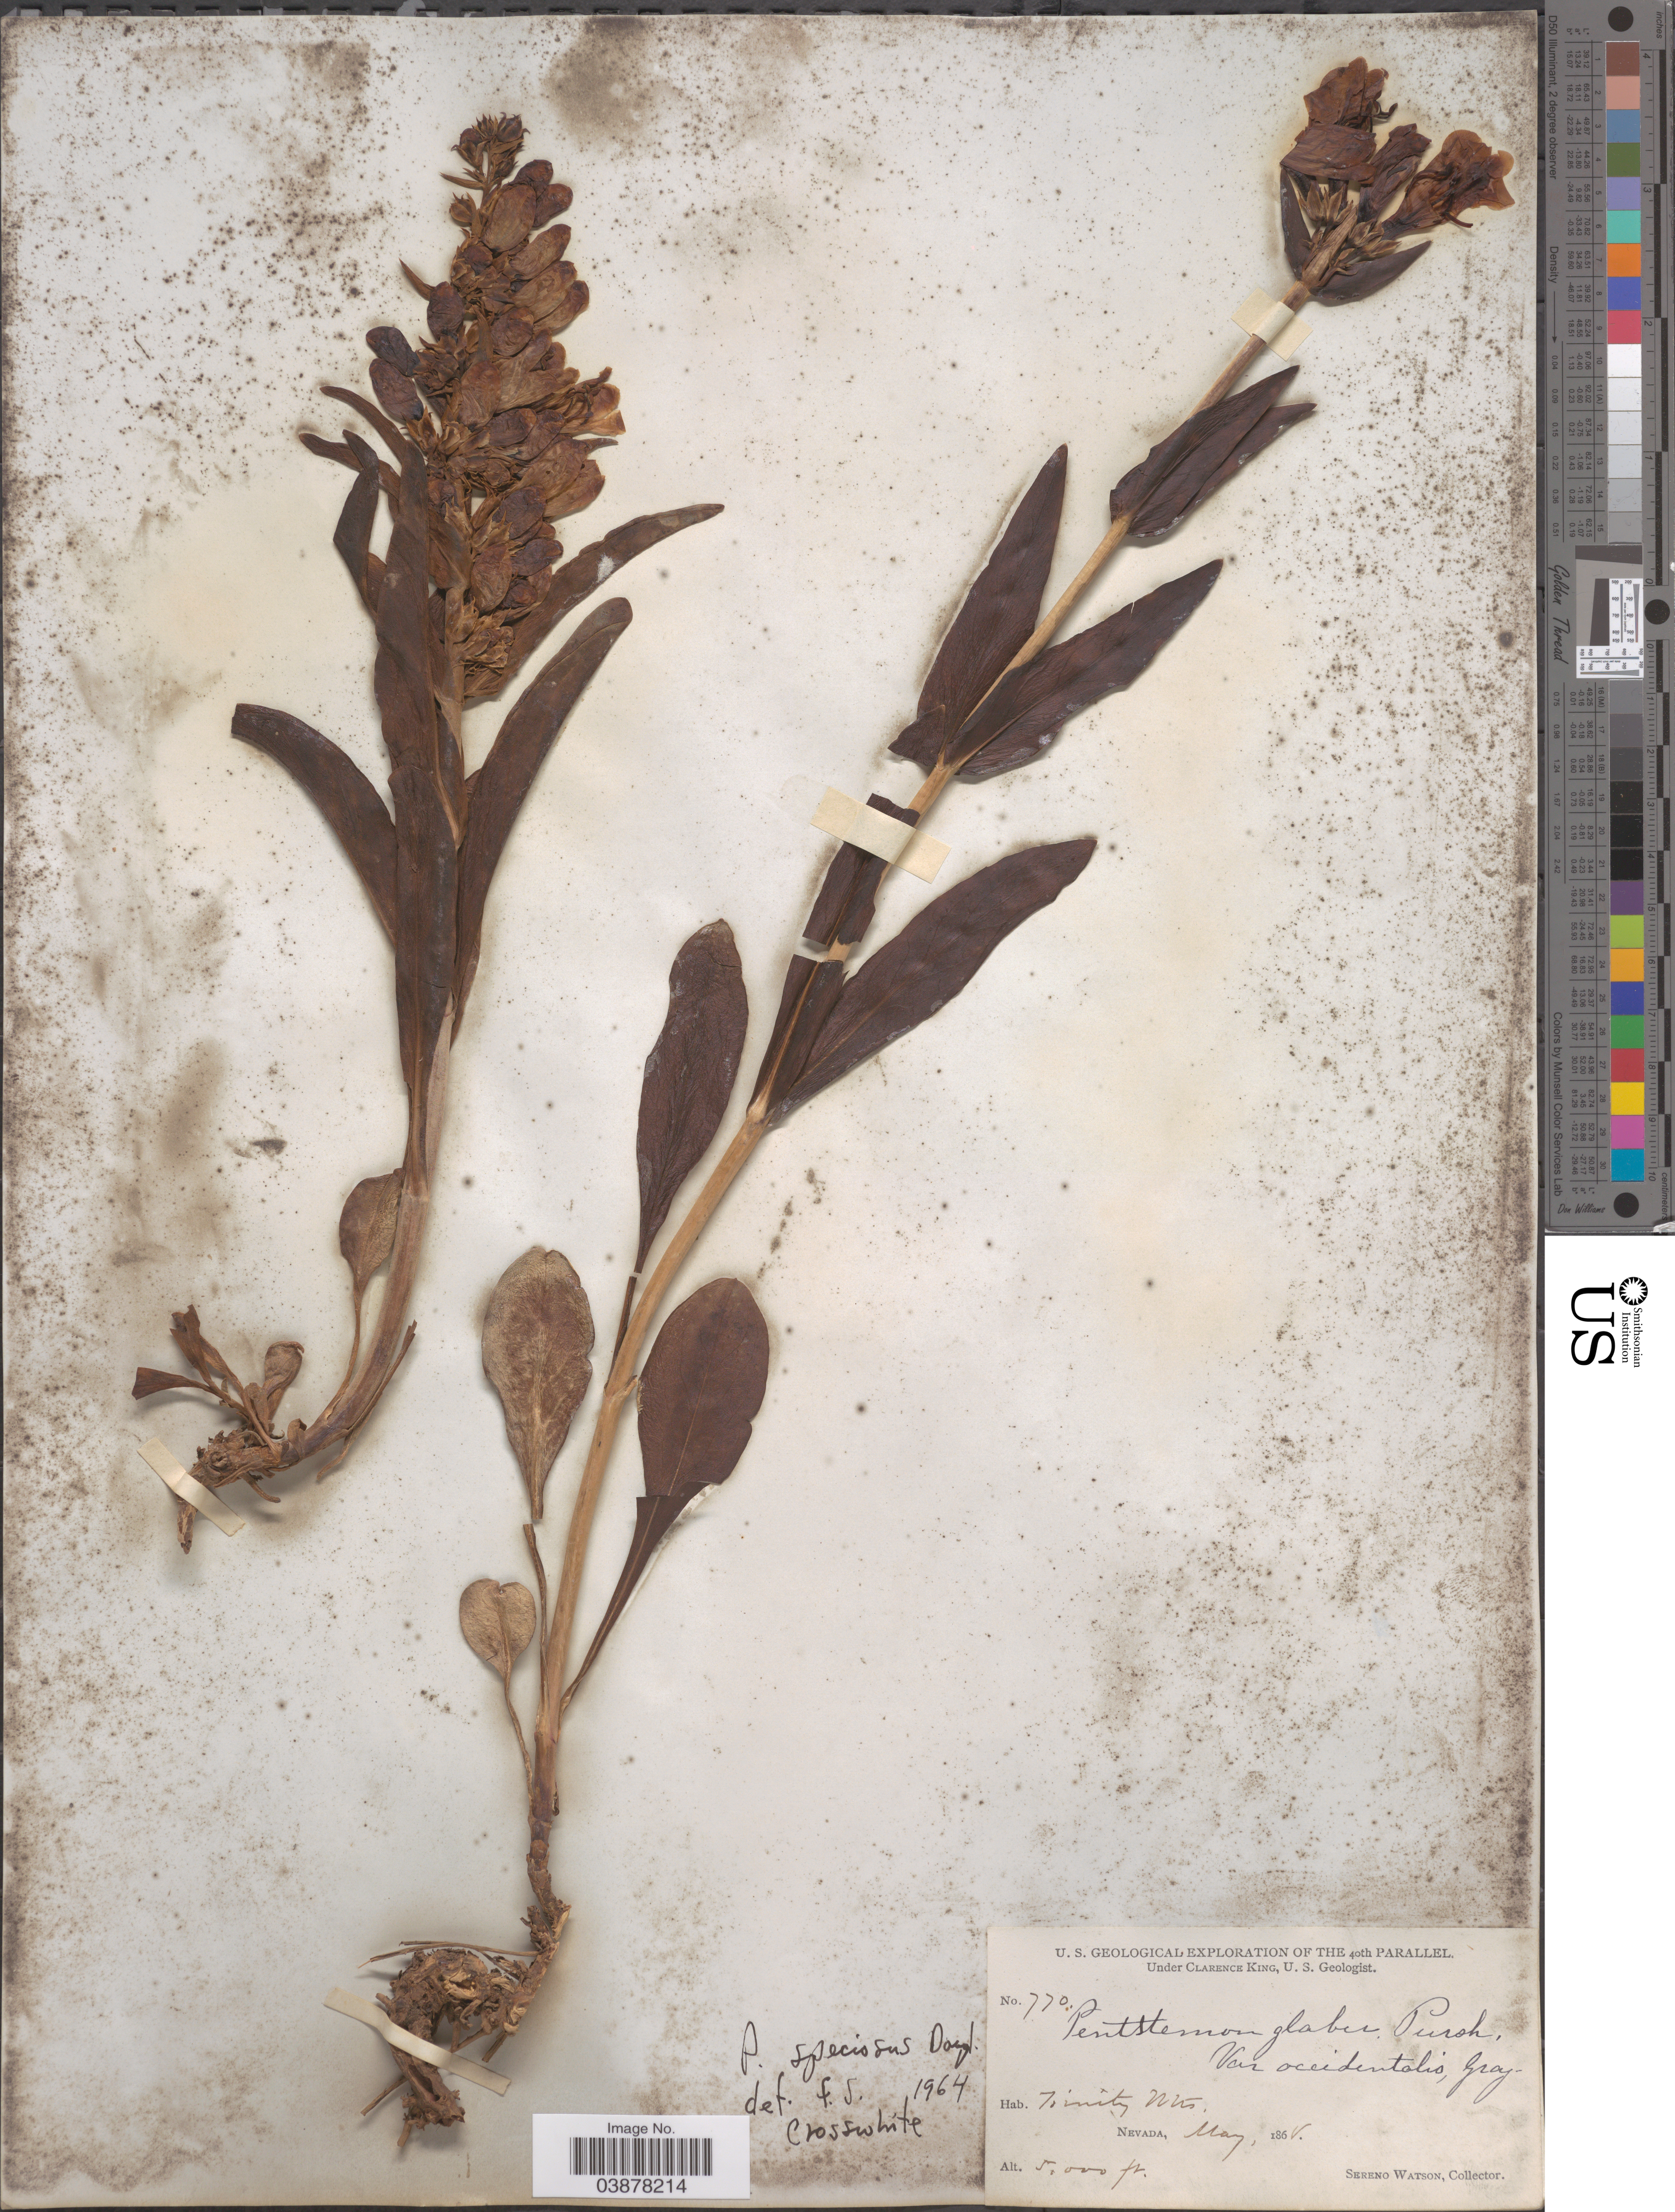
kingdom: Plantae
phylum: Tracheophyta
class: Magnoliopsida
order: Lamiales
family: Plantaginaceae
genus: Penstemon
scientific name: Penstemon speciosus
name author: Douglas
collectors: S. Watson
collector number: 770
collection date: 1865-05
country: United States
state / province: Nevada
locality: Trinity Mts.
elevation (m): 1524